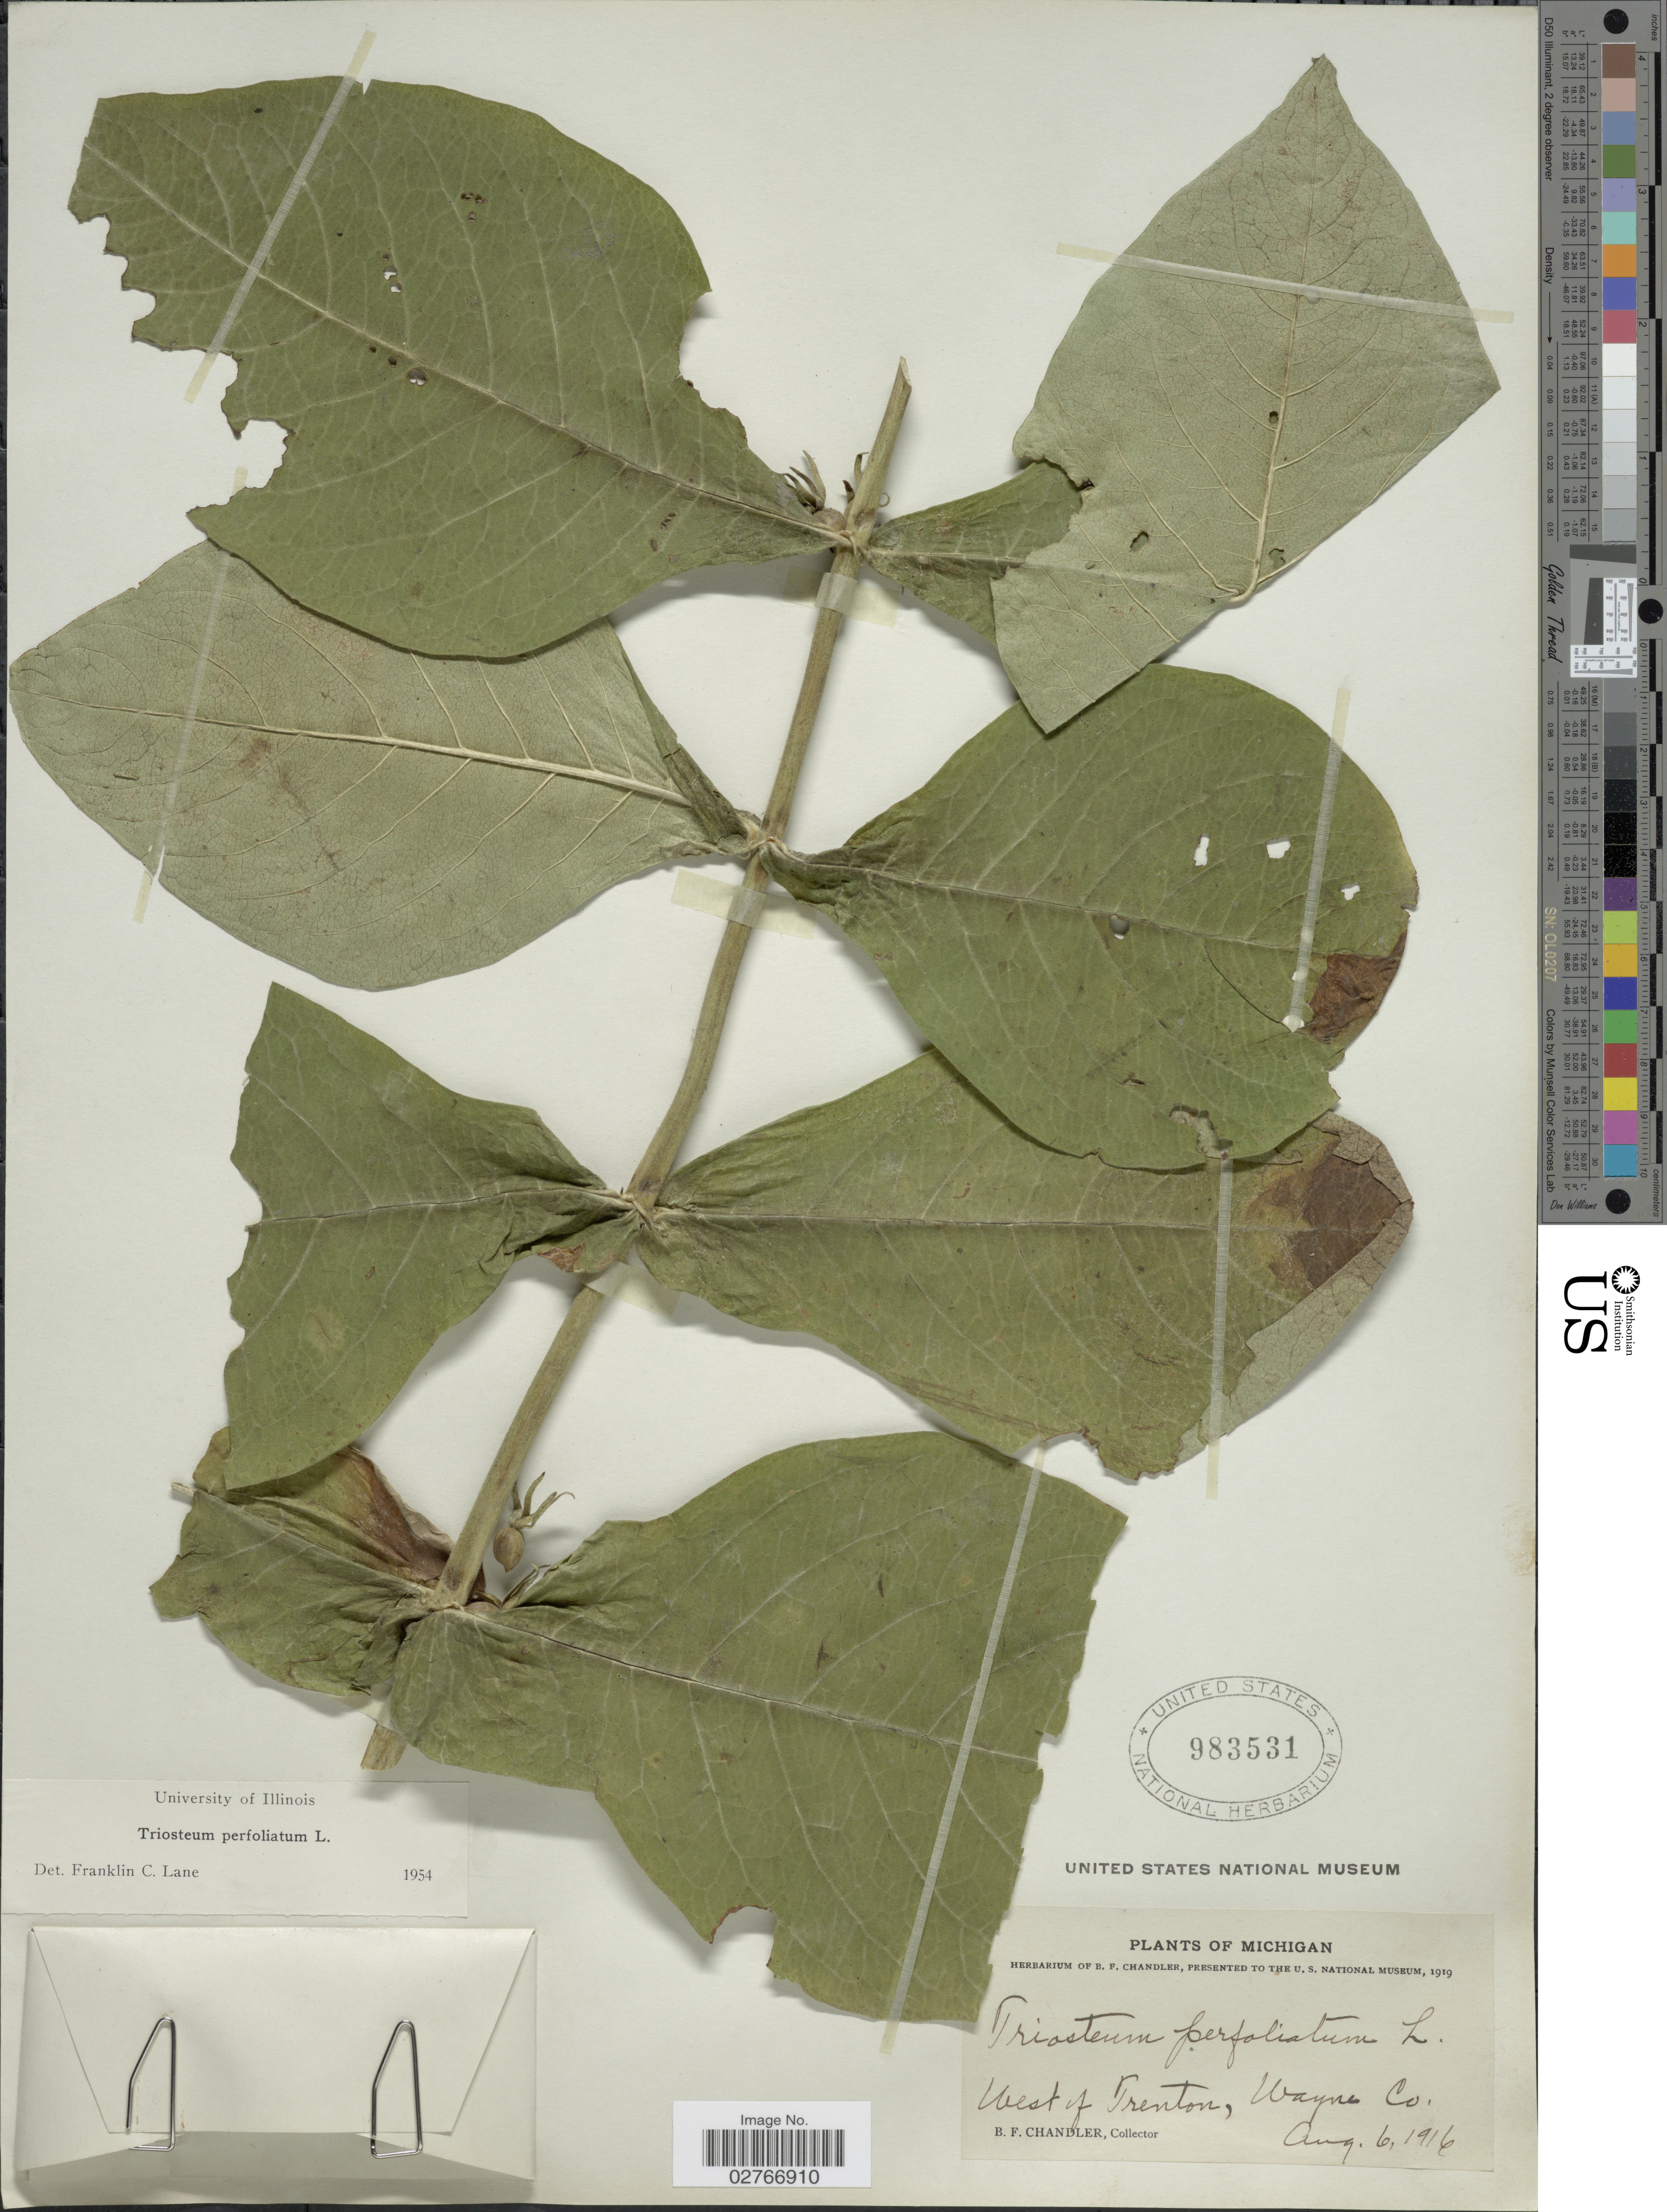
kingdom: Plantae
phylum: Tracheophyta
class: Magnoliopsida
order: Dipsacales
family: Caprifoliaceae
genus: Triosteum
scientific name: Triosteum perfoliatum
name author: L.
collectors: B. F. Chandler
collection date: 1916-08-06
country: United States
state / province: Michigan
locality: West of Trenton, Wayne Co.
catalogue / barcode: US 983531